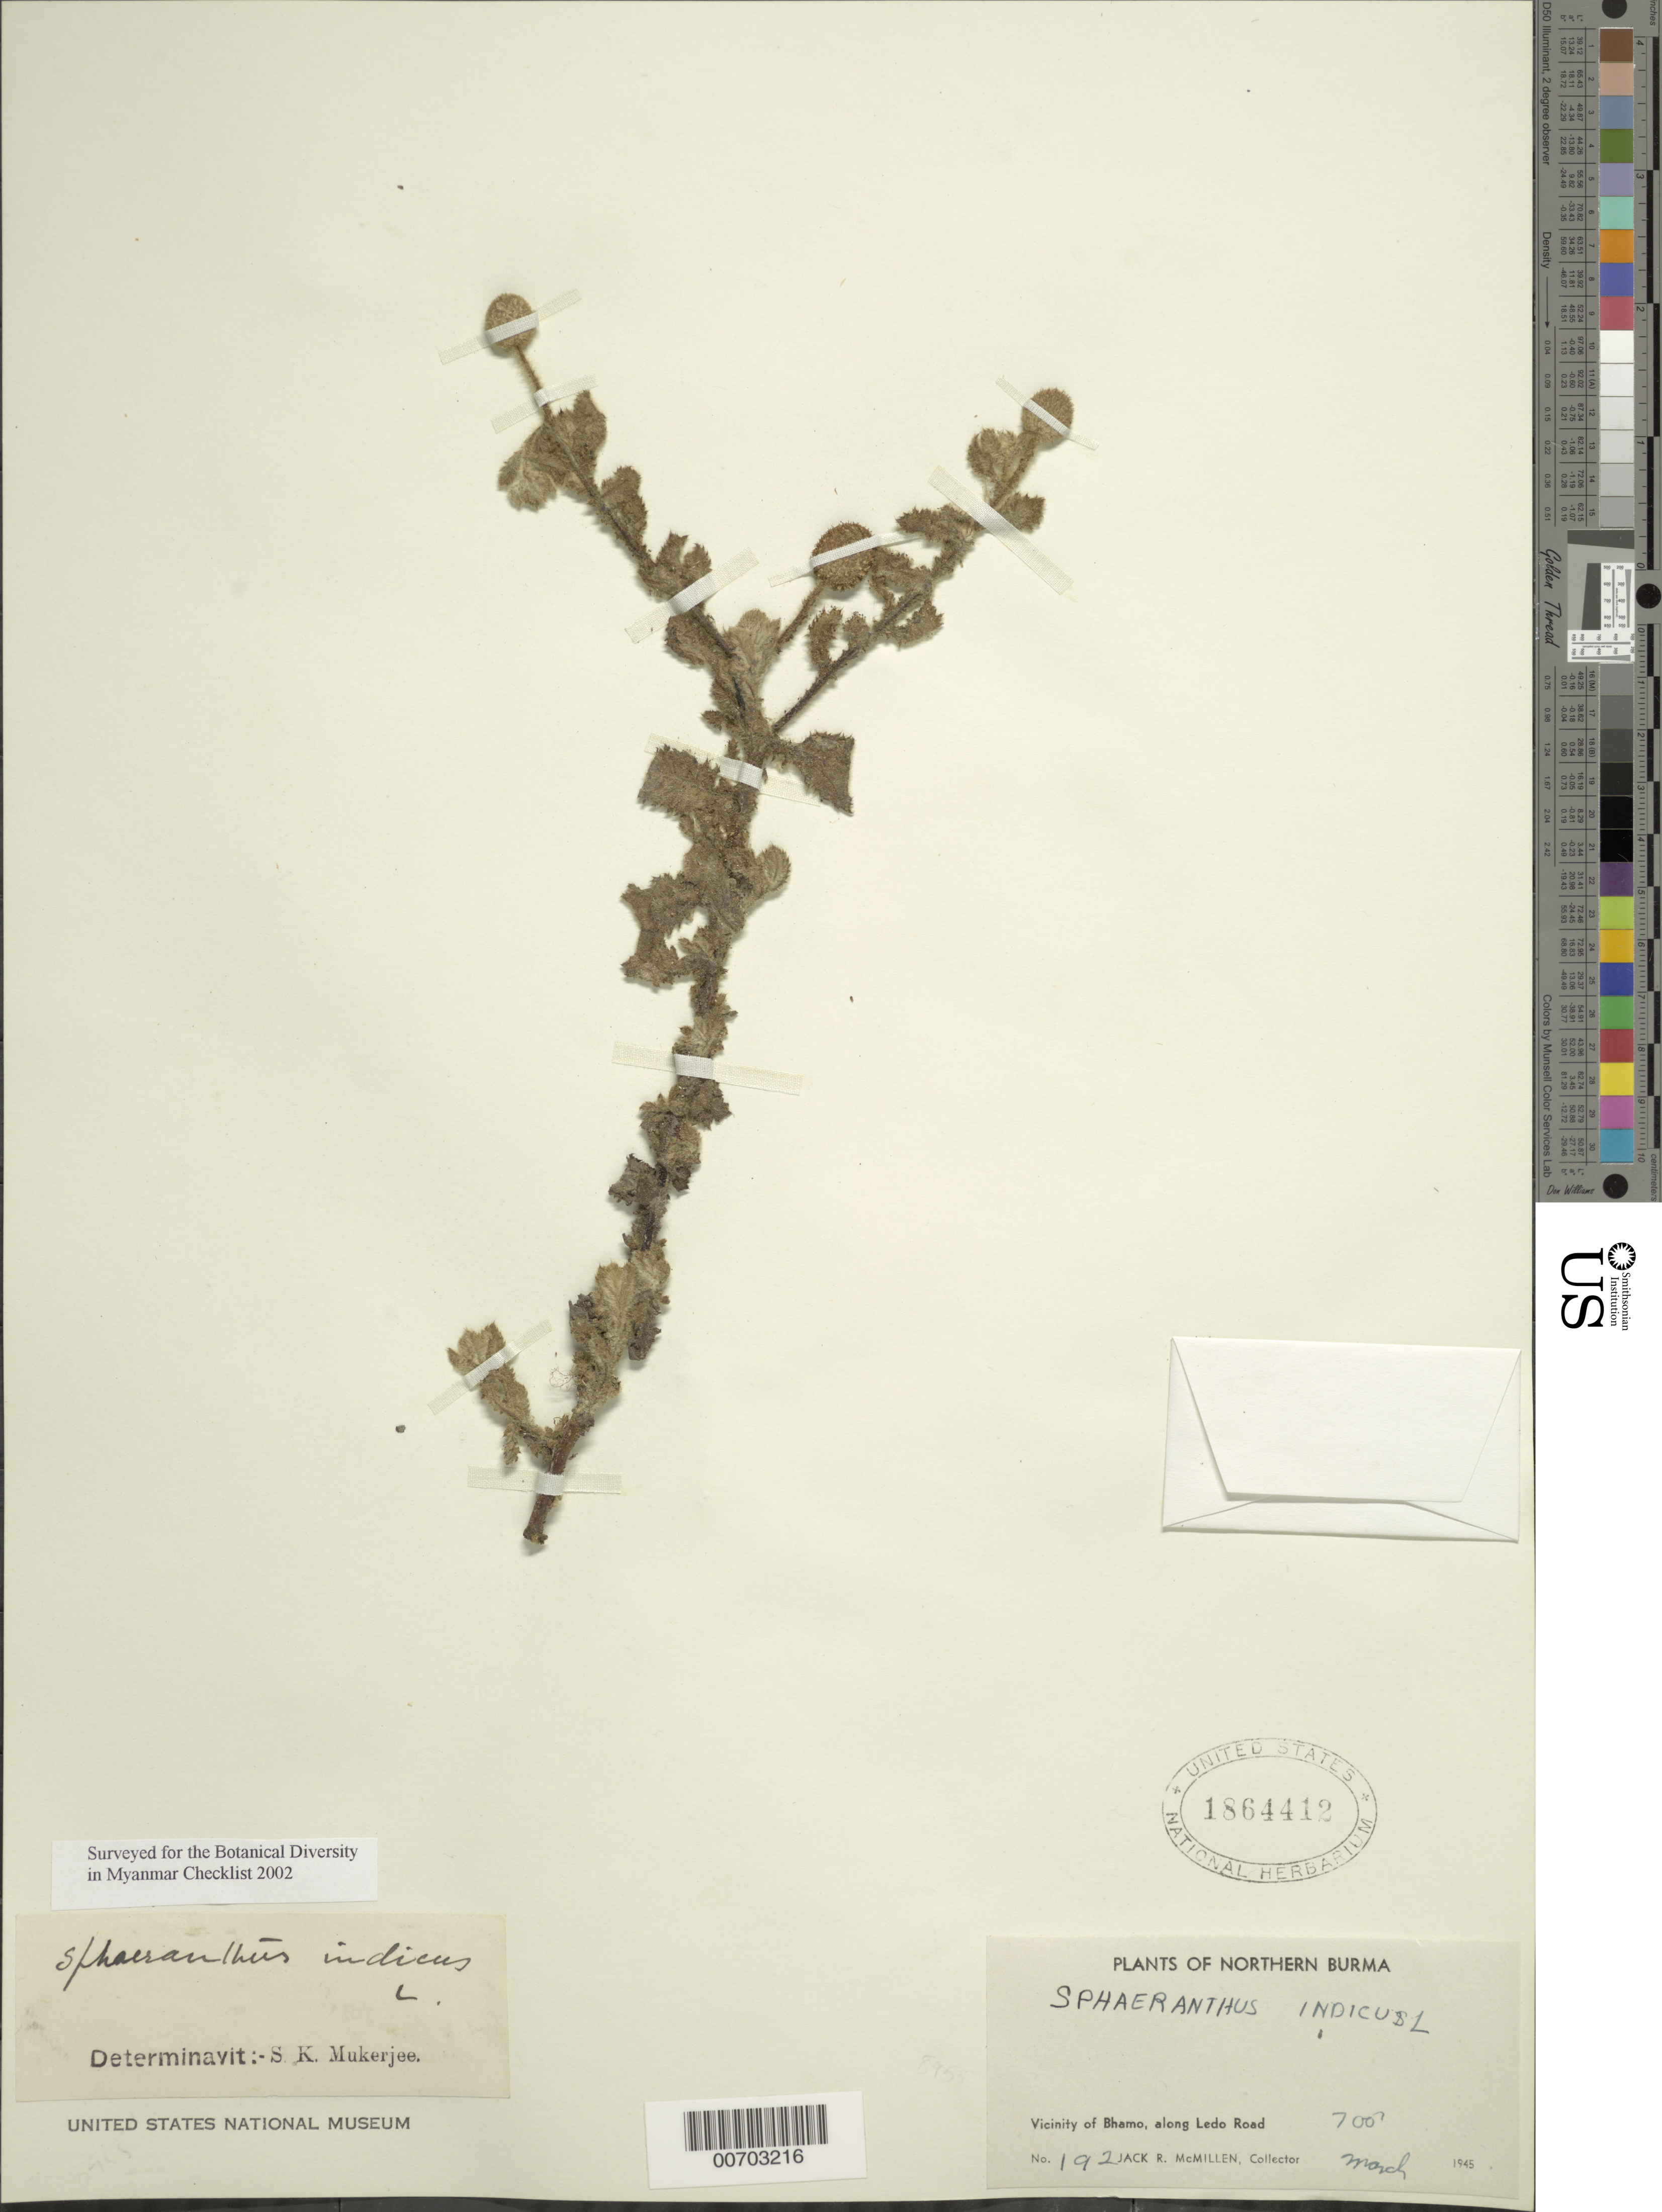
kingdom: Plantae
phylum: Tracheophyta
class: Magnoliopsida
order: Asterales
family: Asteraceae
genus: Sphaeranthus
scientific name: Sphaeranthus indicus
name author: L.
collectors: J. McMillen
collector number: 192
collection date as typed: Mar 1945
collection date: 1945-03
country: Myanmar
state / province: Kachin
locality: Bhamo, along Ledo Road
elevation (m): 213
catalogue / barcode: US 1864412